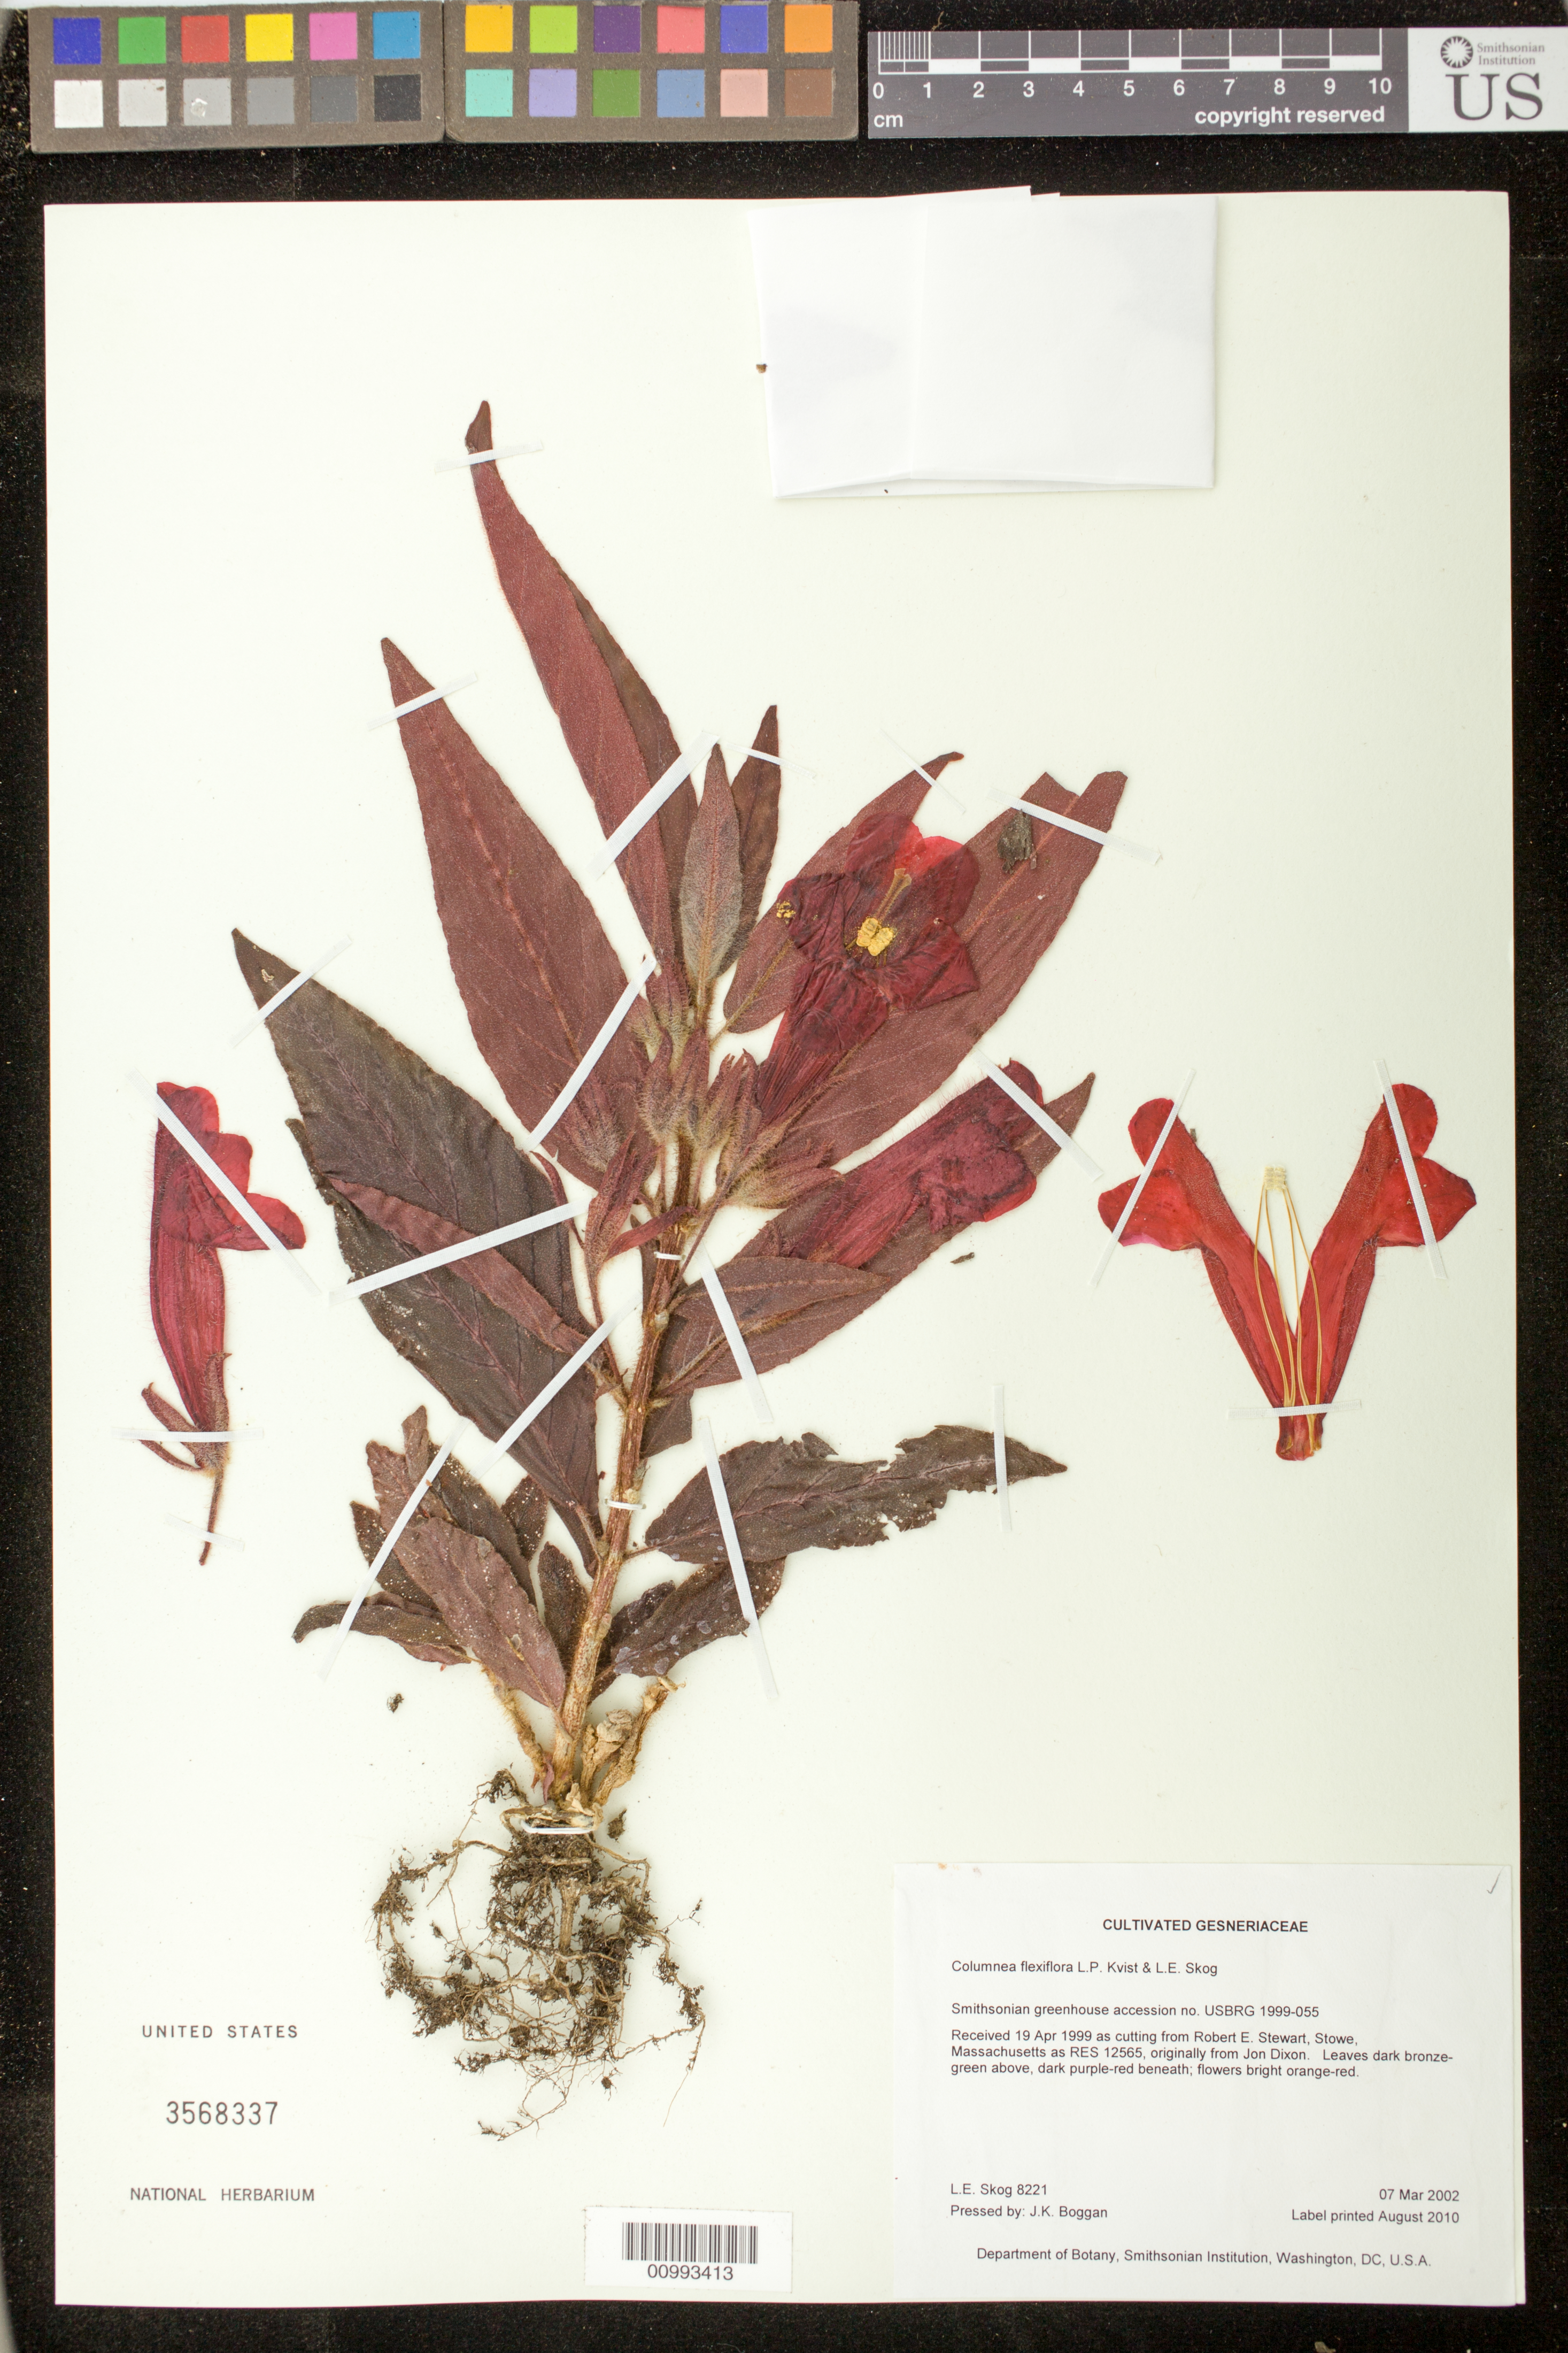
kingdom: Plantae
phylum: Tracheophyta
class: Magnoliopsida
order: Lamiales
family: Gesneriaceae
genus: Columnea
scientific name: Columnea flexiflora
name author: L.P. Kvist & L.E. Skog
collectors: L. E. Skog & J. K. Boggan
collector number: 8221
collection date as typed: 07 Mar 2002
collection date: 2002-03-07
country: United States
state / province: District of Columbia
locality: Department of Botany, Smithsonian Institution, Washington, DC, U.S.A.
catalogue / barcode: US 3568337